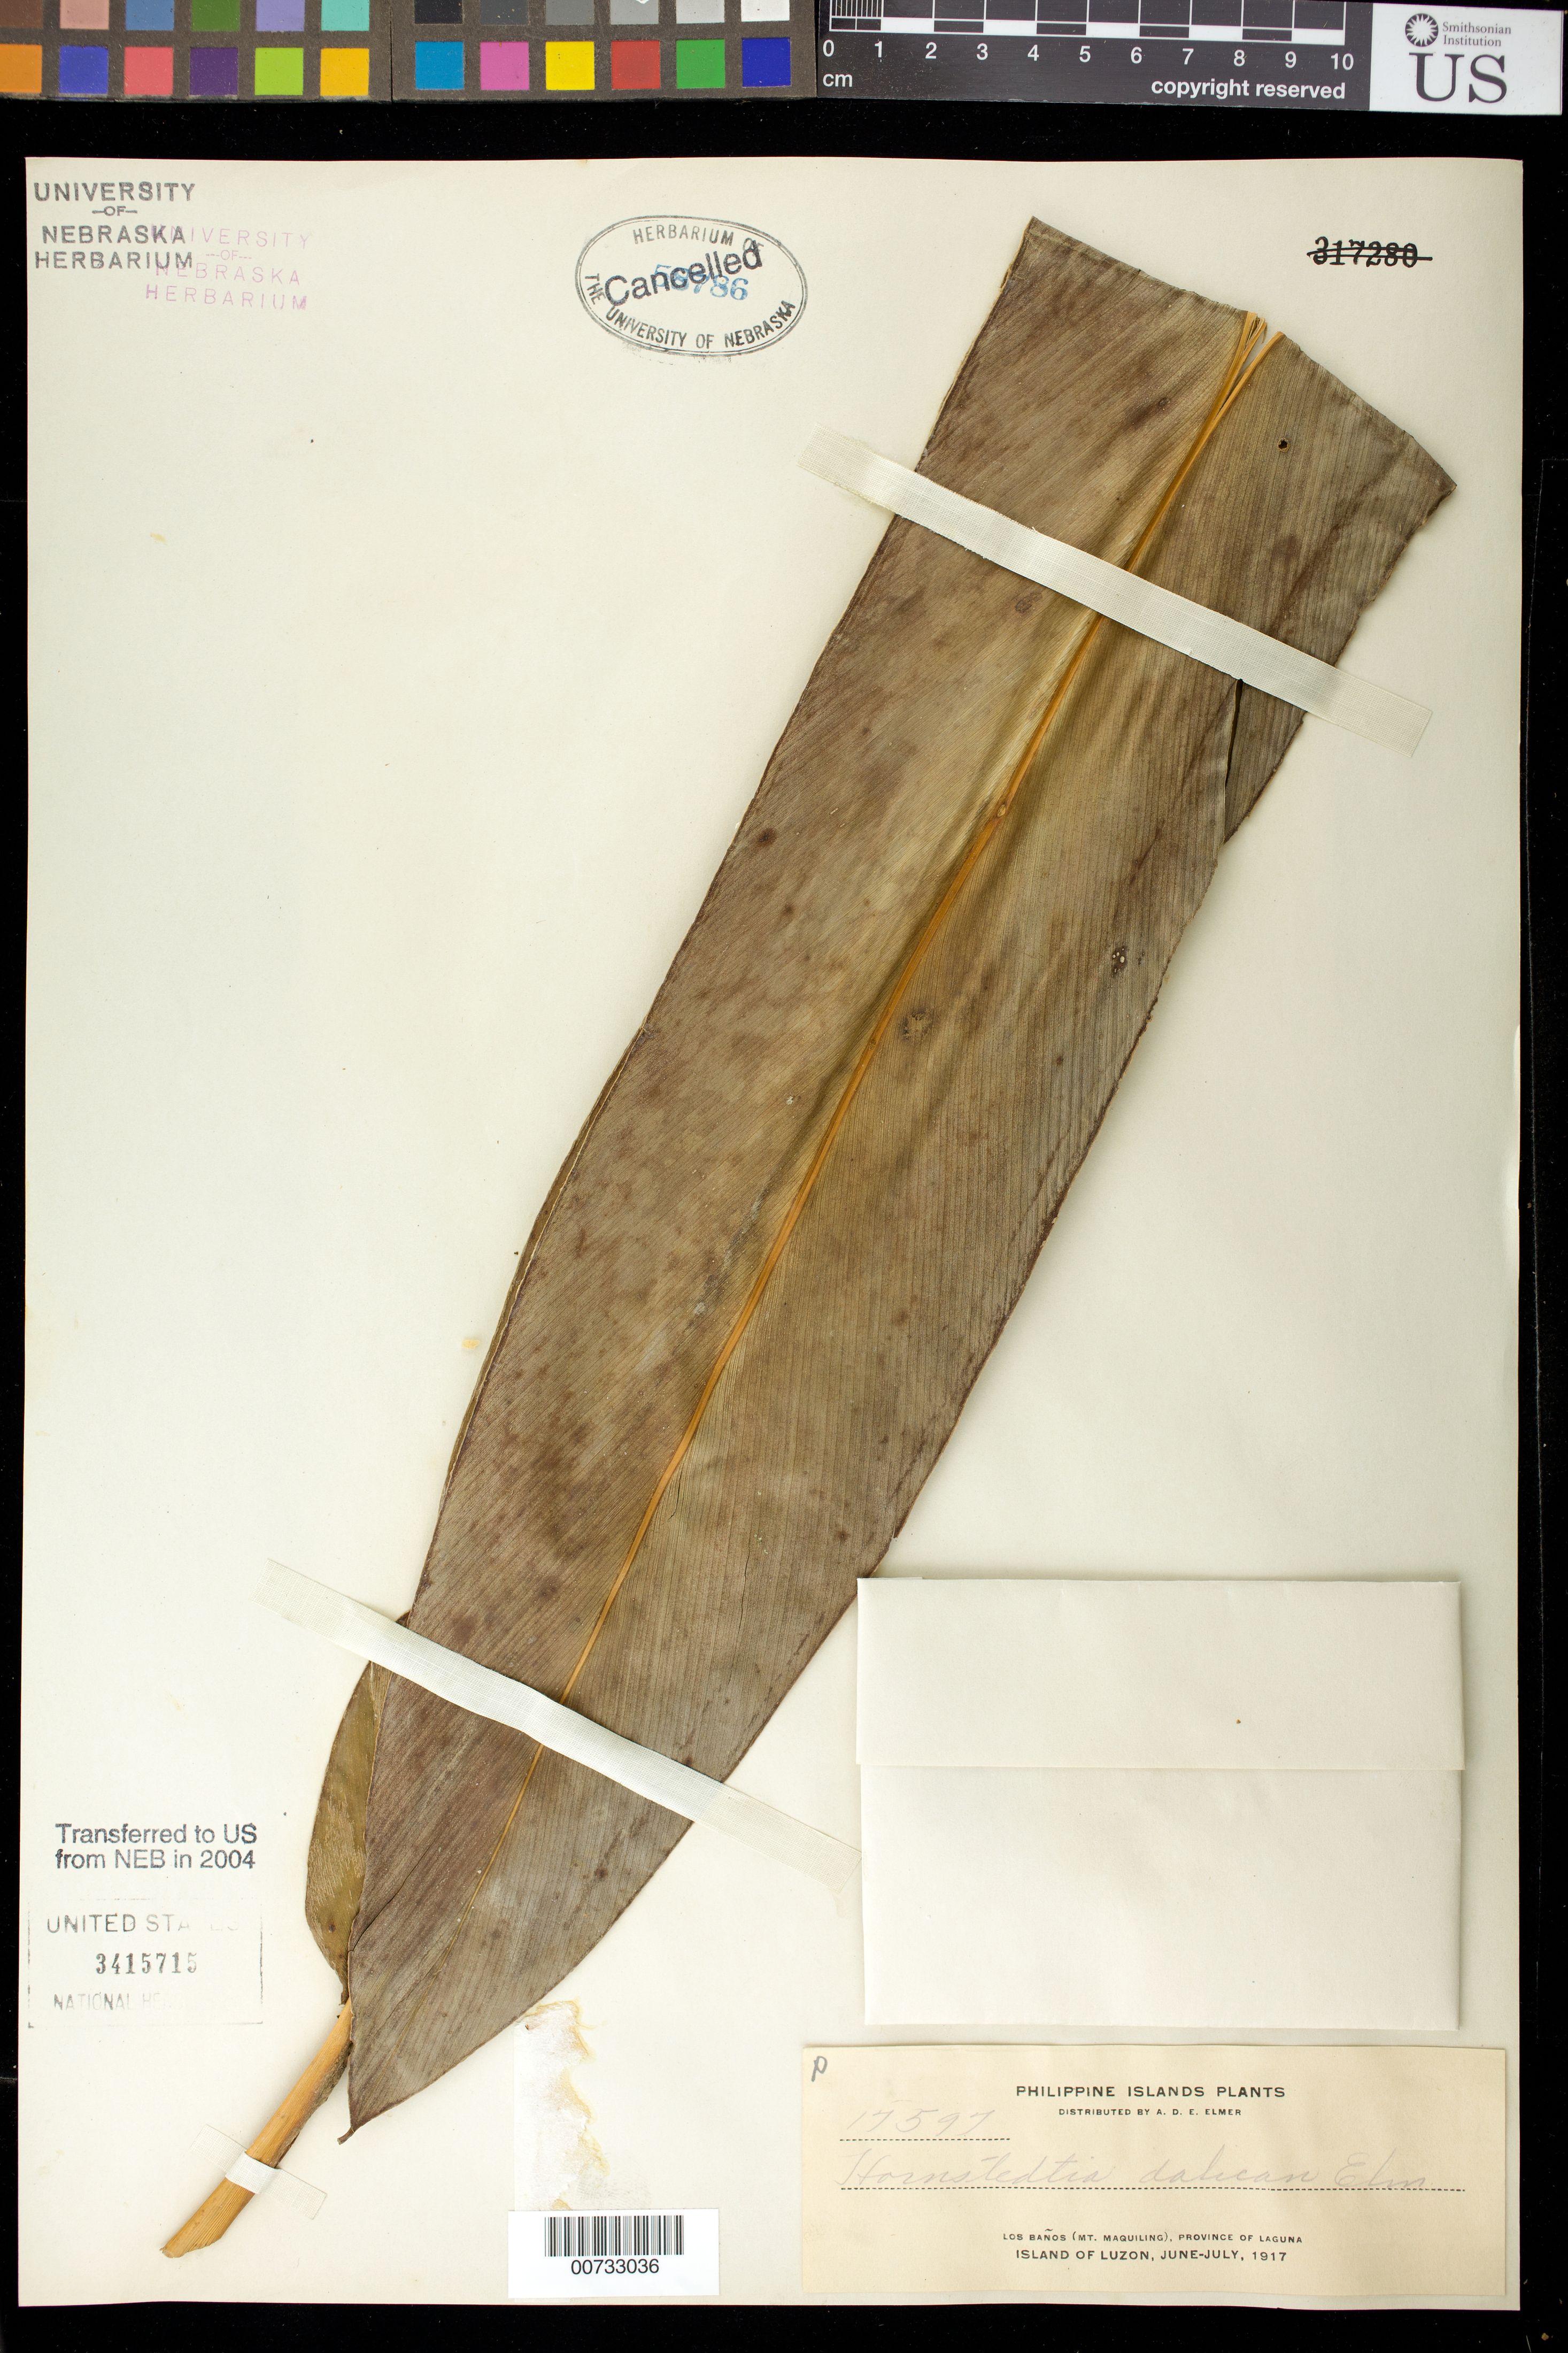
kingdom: Plantae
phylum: Tracheophyta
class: Liliopsida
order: Zingiberales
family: Zingiberaceae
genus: Etlingera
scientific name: Etlingera dalican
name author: (Elmer) A.D. Poulsen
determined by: Docot, Rudolph Valentino A.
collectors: A. D. E. Elmer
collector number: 17597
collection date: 1917-06/1917-07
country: Philippines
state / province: Calabarzon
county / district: Laguna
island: Luzon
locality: Los Banos (Mt. Maquiling)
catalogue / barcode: US 3415715